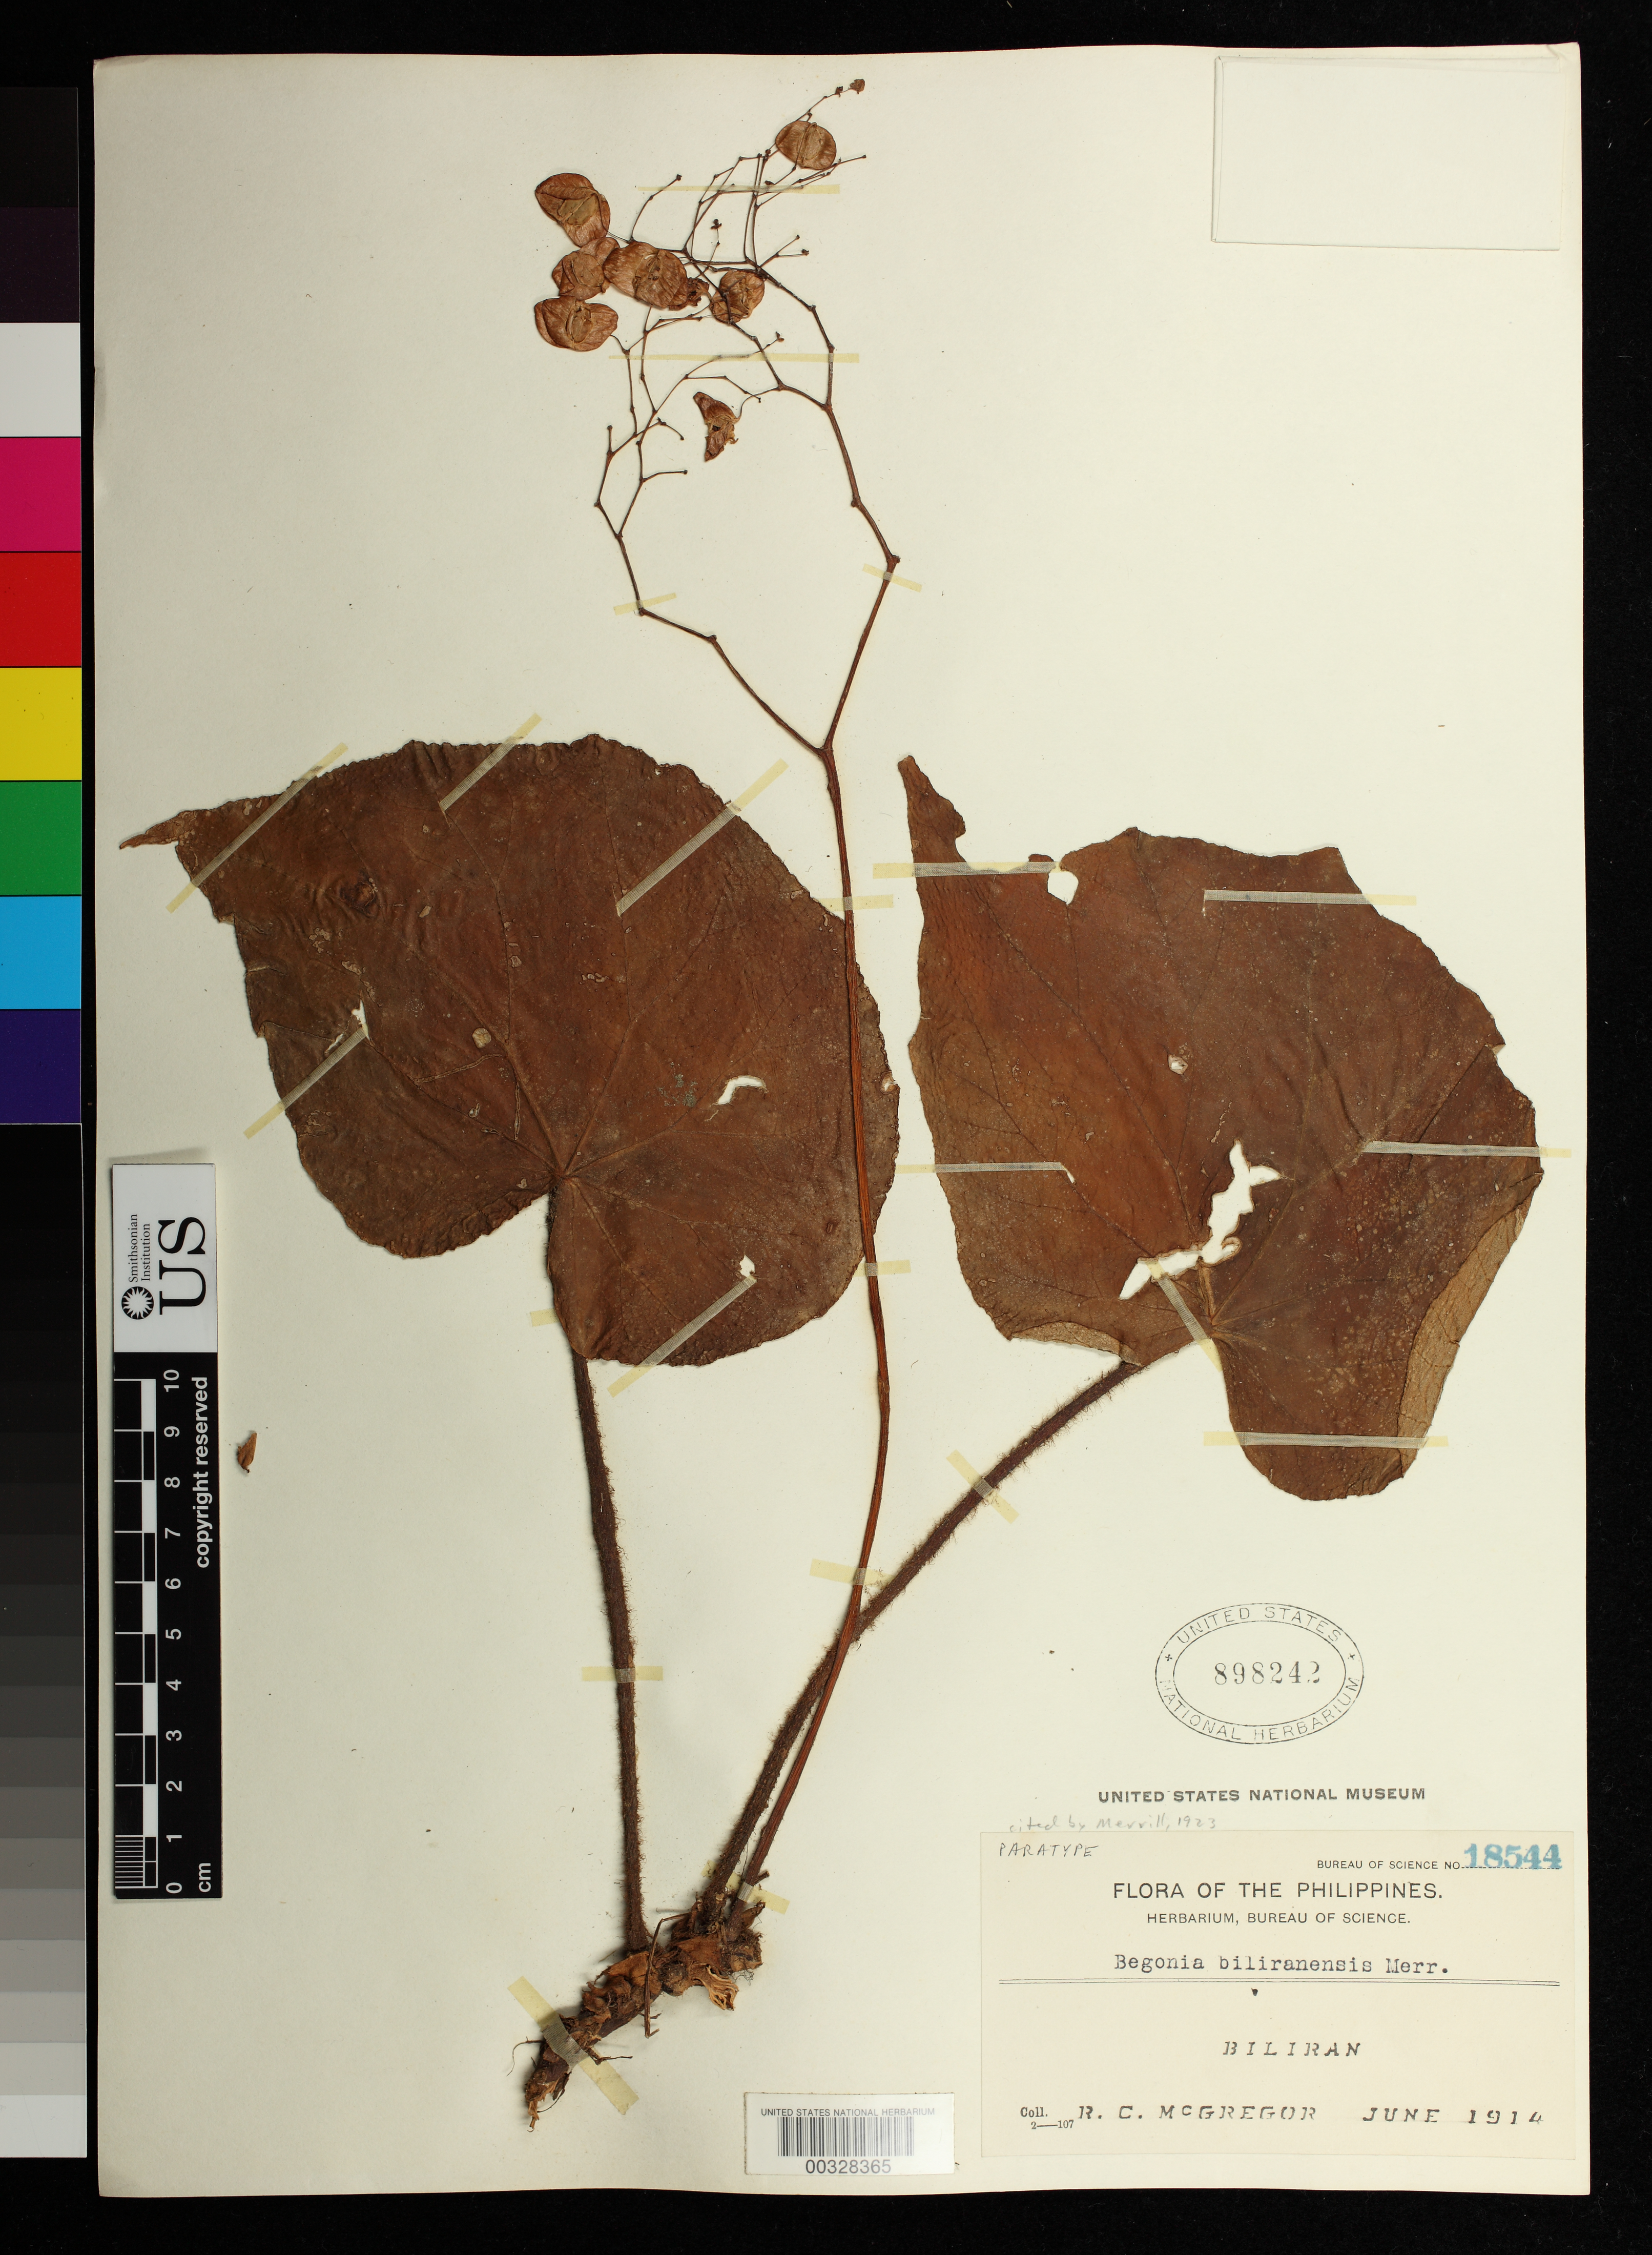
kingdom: Plantae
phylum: Tracheophyta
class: Magnoliopsida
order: Cucurbitales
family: Begoniaceae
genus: Begonia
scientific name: Begonia biliranensis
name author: Merr.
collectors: R. C. McGregor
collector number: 18544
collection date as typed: Jun 1914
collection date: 1914-06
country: Philippines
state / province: Eastern Visayas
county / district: Leyte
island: Biliran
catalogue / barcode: US 898242